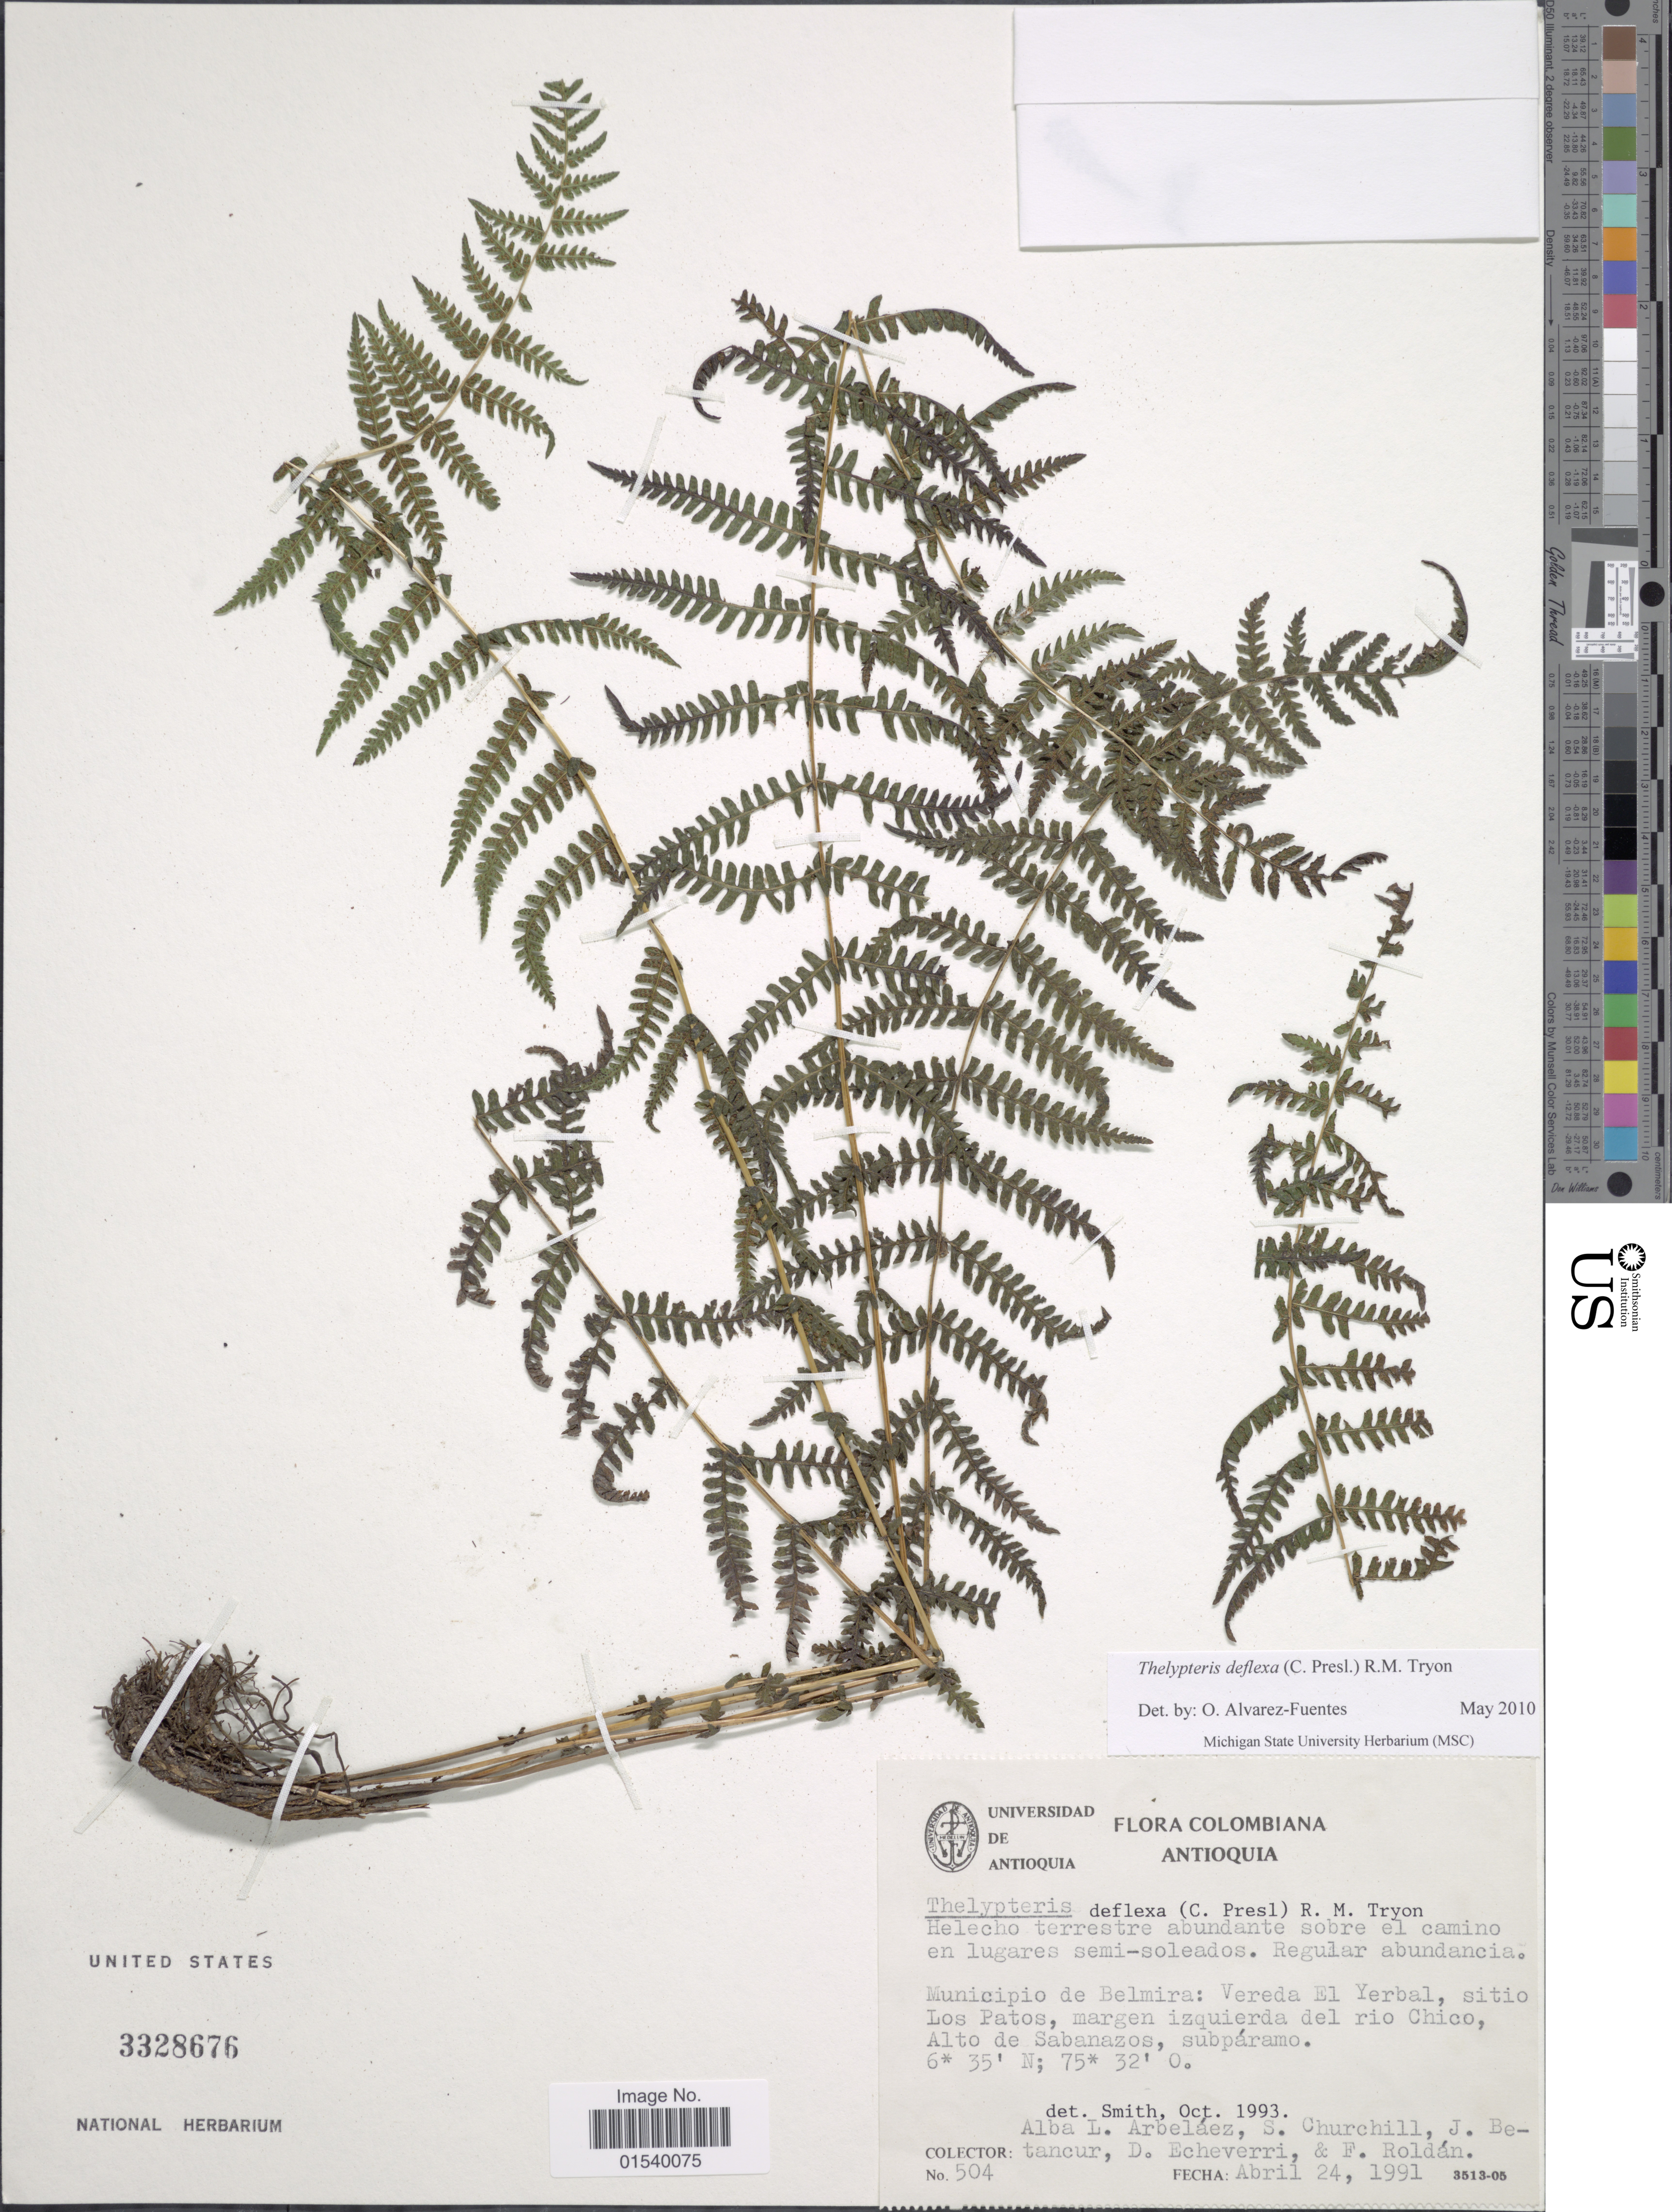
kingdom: Plantae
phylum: Tracheophyta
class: Polypodiopsida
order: Polypodiales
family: Thelypteridaceae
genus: Amauropelta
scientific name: Amauropelta deflexa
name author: (C. Presl) Á. Löve & D. Löve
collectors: A. L. Arbelaez, S. Churchill, J. Betancur, D. Echeverri & F. J. Roldán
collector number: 504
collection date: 1991-04-24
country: Colombia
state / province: Antioquia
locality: Municpio de Bemira: Vereda El Yerbal, sitio Los Patos, margen izquierda del rio Chico, Alto de Sabanazos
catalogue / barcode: US 3328676